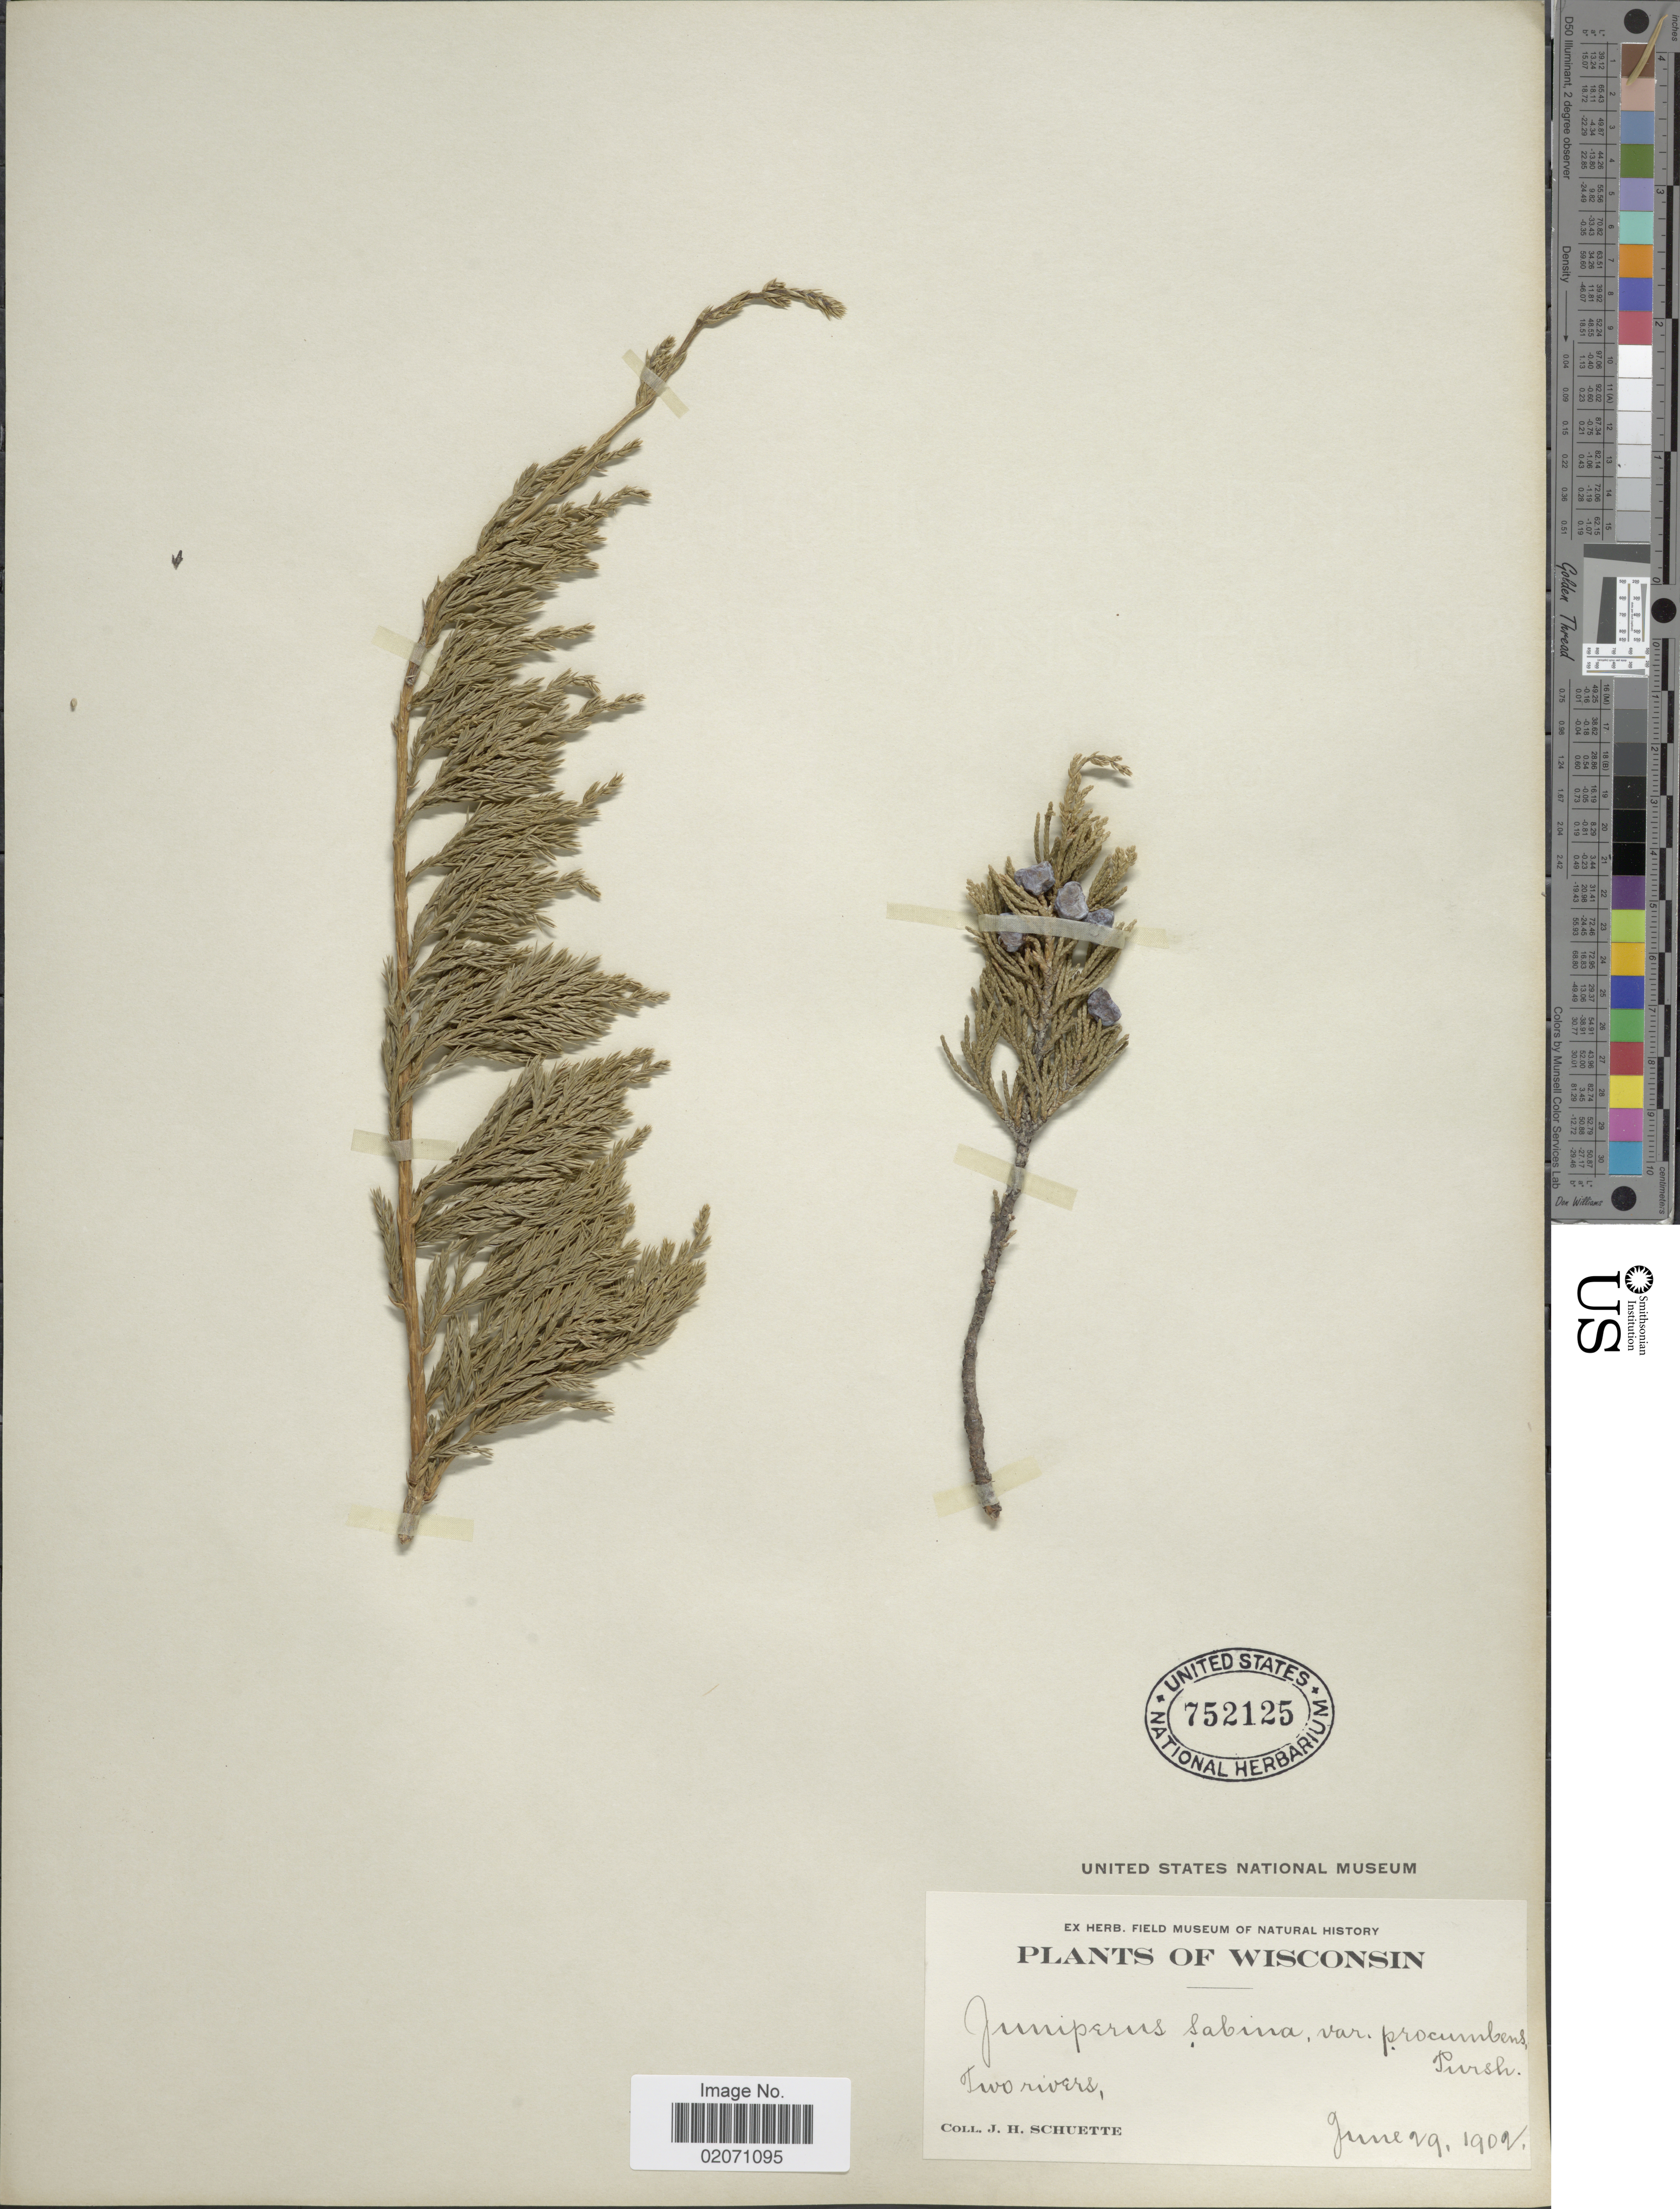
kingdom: Plantae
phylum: Tracheophyta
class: Pinopsida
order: Pinales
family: Cupressaceae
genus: Juniperus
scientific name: Juniperus horizontalis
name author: Moench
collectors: J. H. Schuette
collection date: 1902-06-29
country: United States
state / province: Wisconsin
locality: Two rivers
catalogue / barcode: US 752125